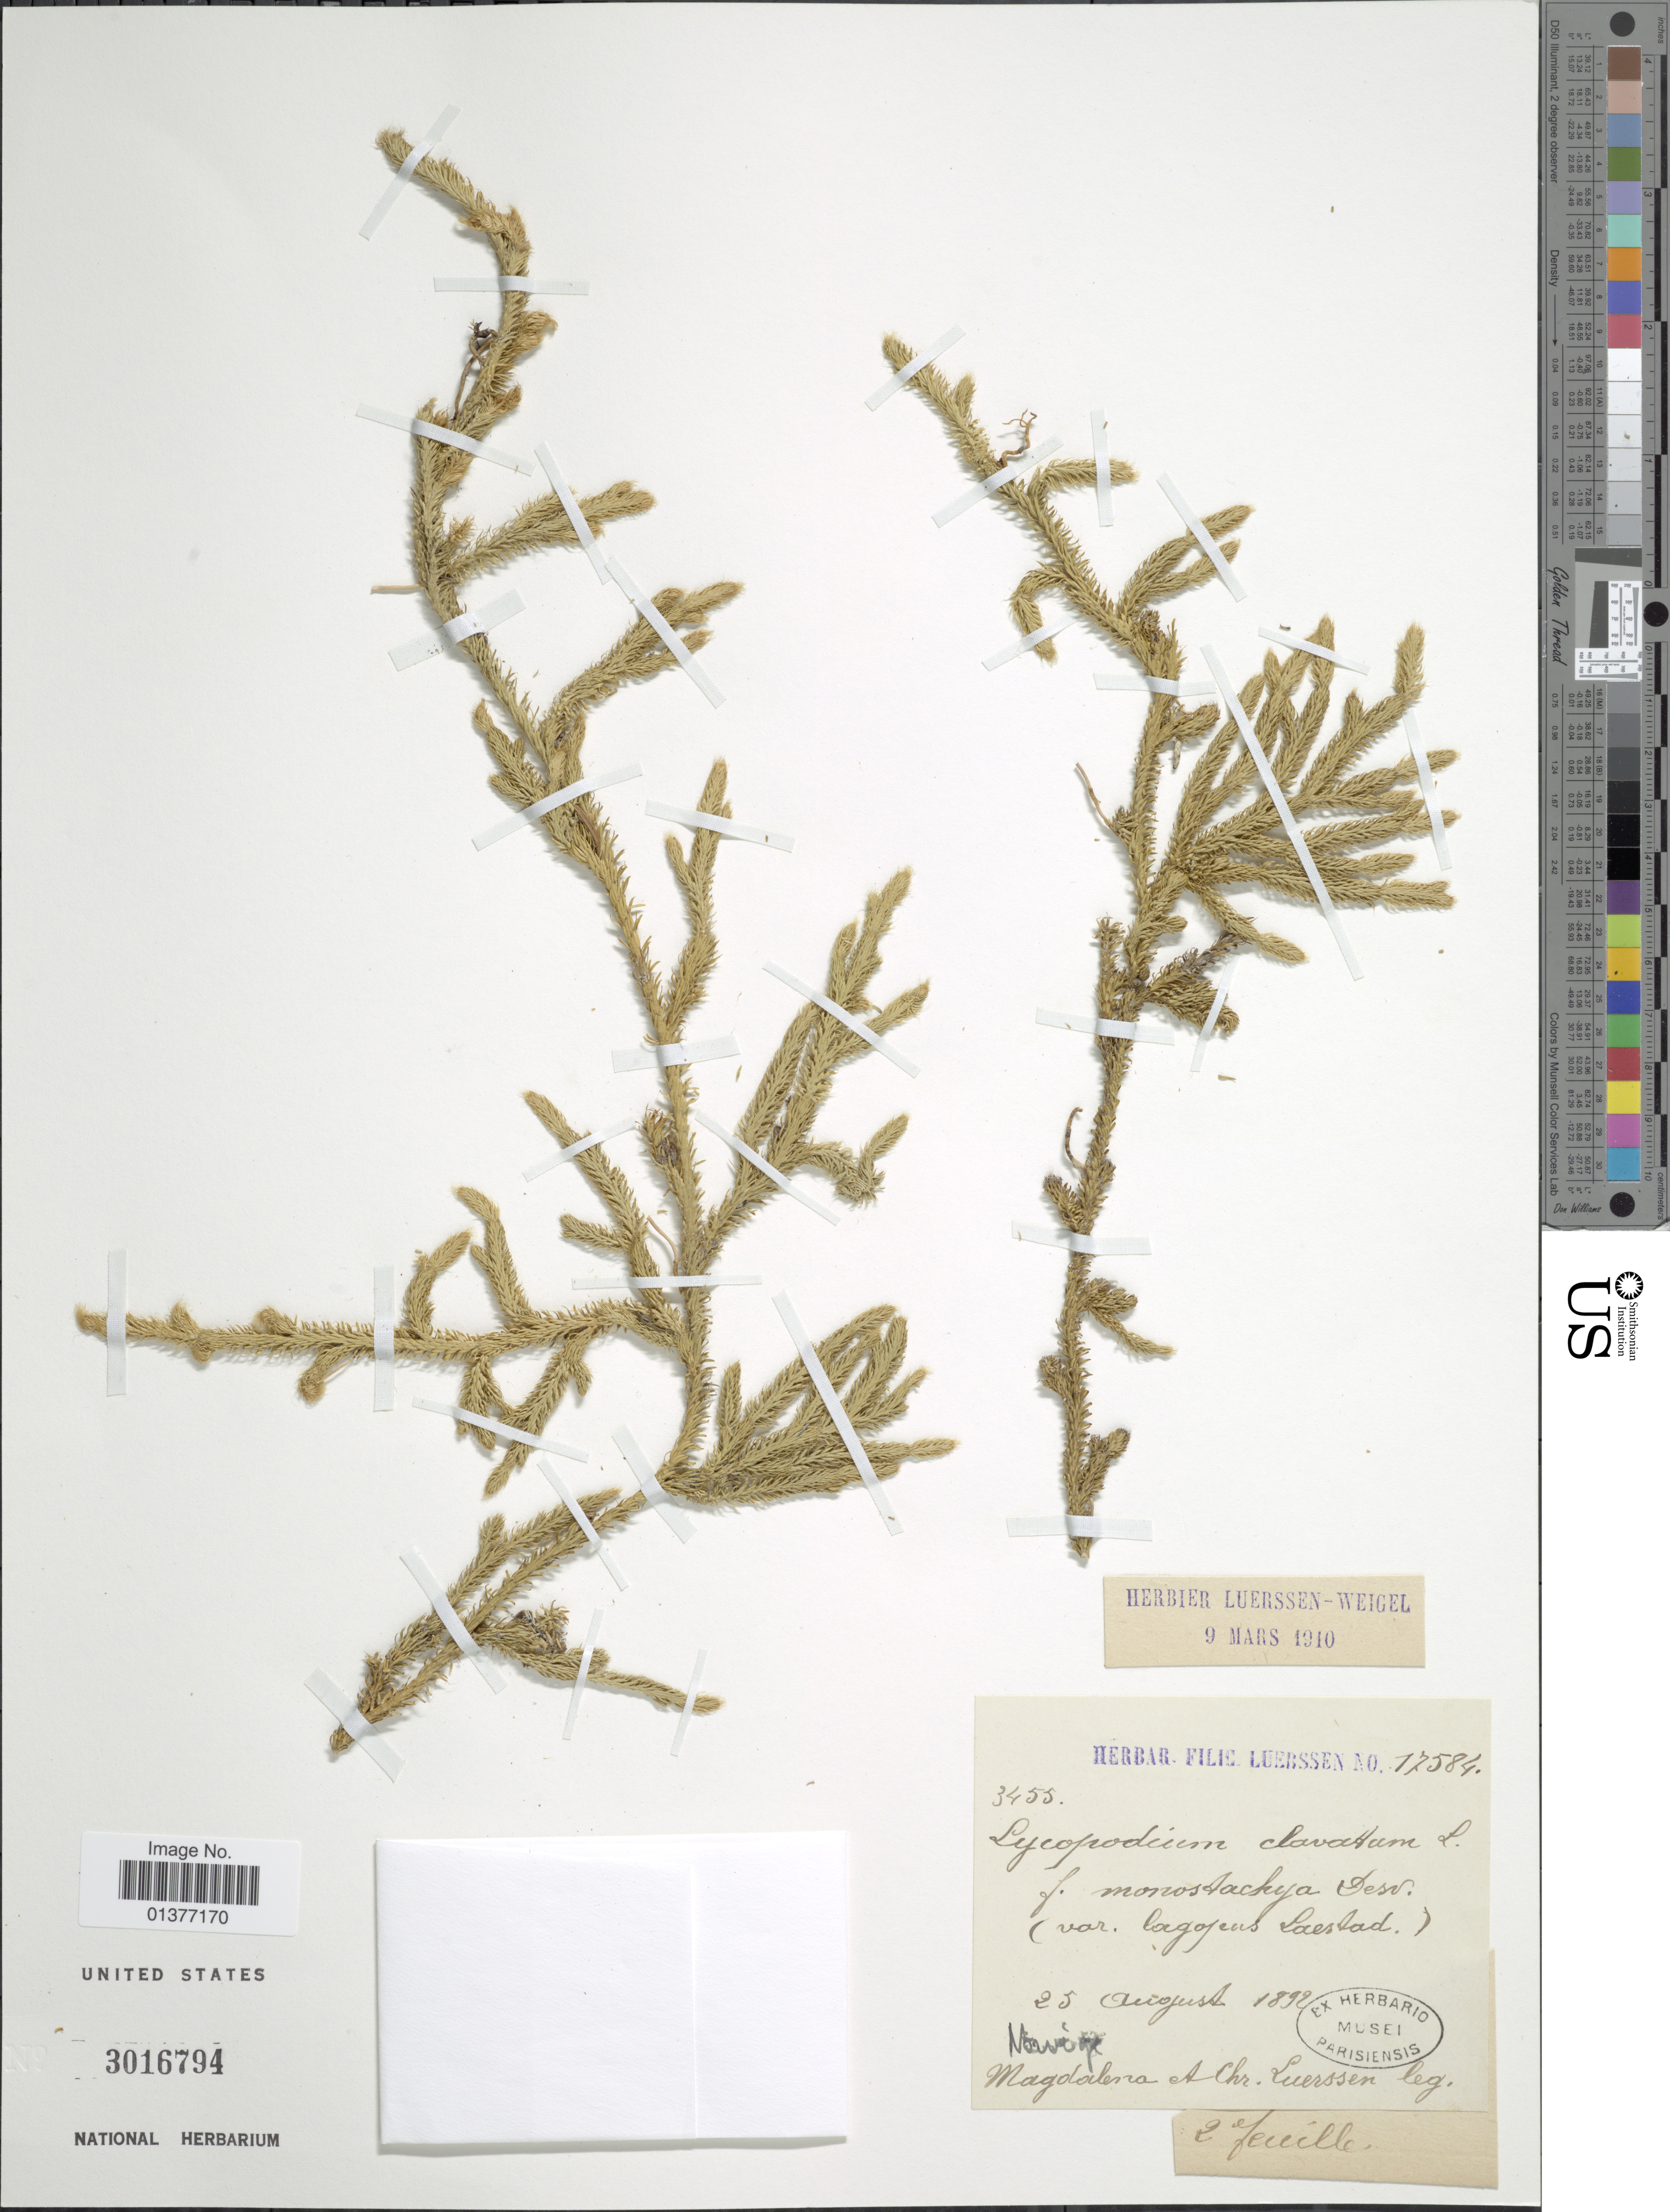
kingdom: Plantae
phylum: Tracheophyta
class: Lycopodiopsida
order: Lycopodiales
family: Lycopodiaceae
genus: Lycopodium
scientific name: Lycopodium clavatum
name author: L.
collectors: Magdalena & C. Luerssen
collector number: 3455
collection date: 1892-08-25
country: Norway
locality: Norvège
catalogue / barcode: US 3016794